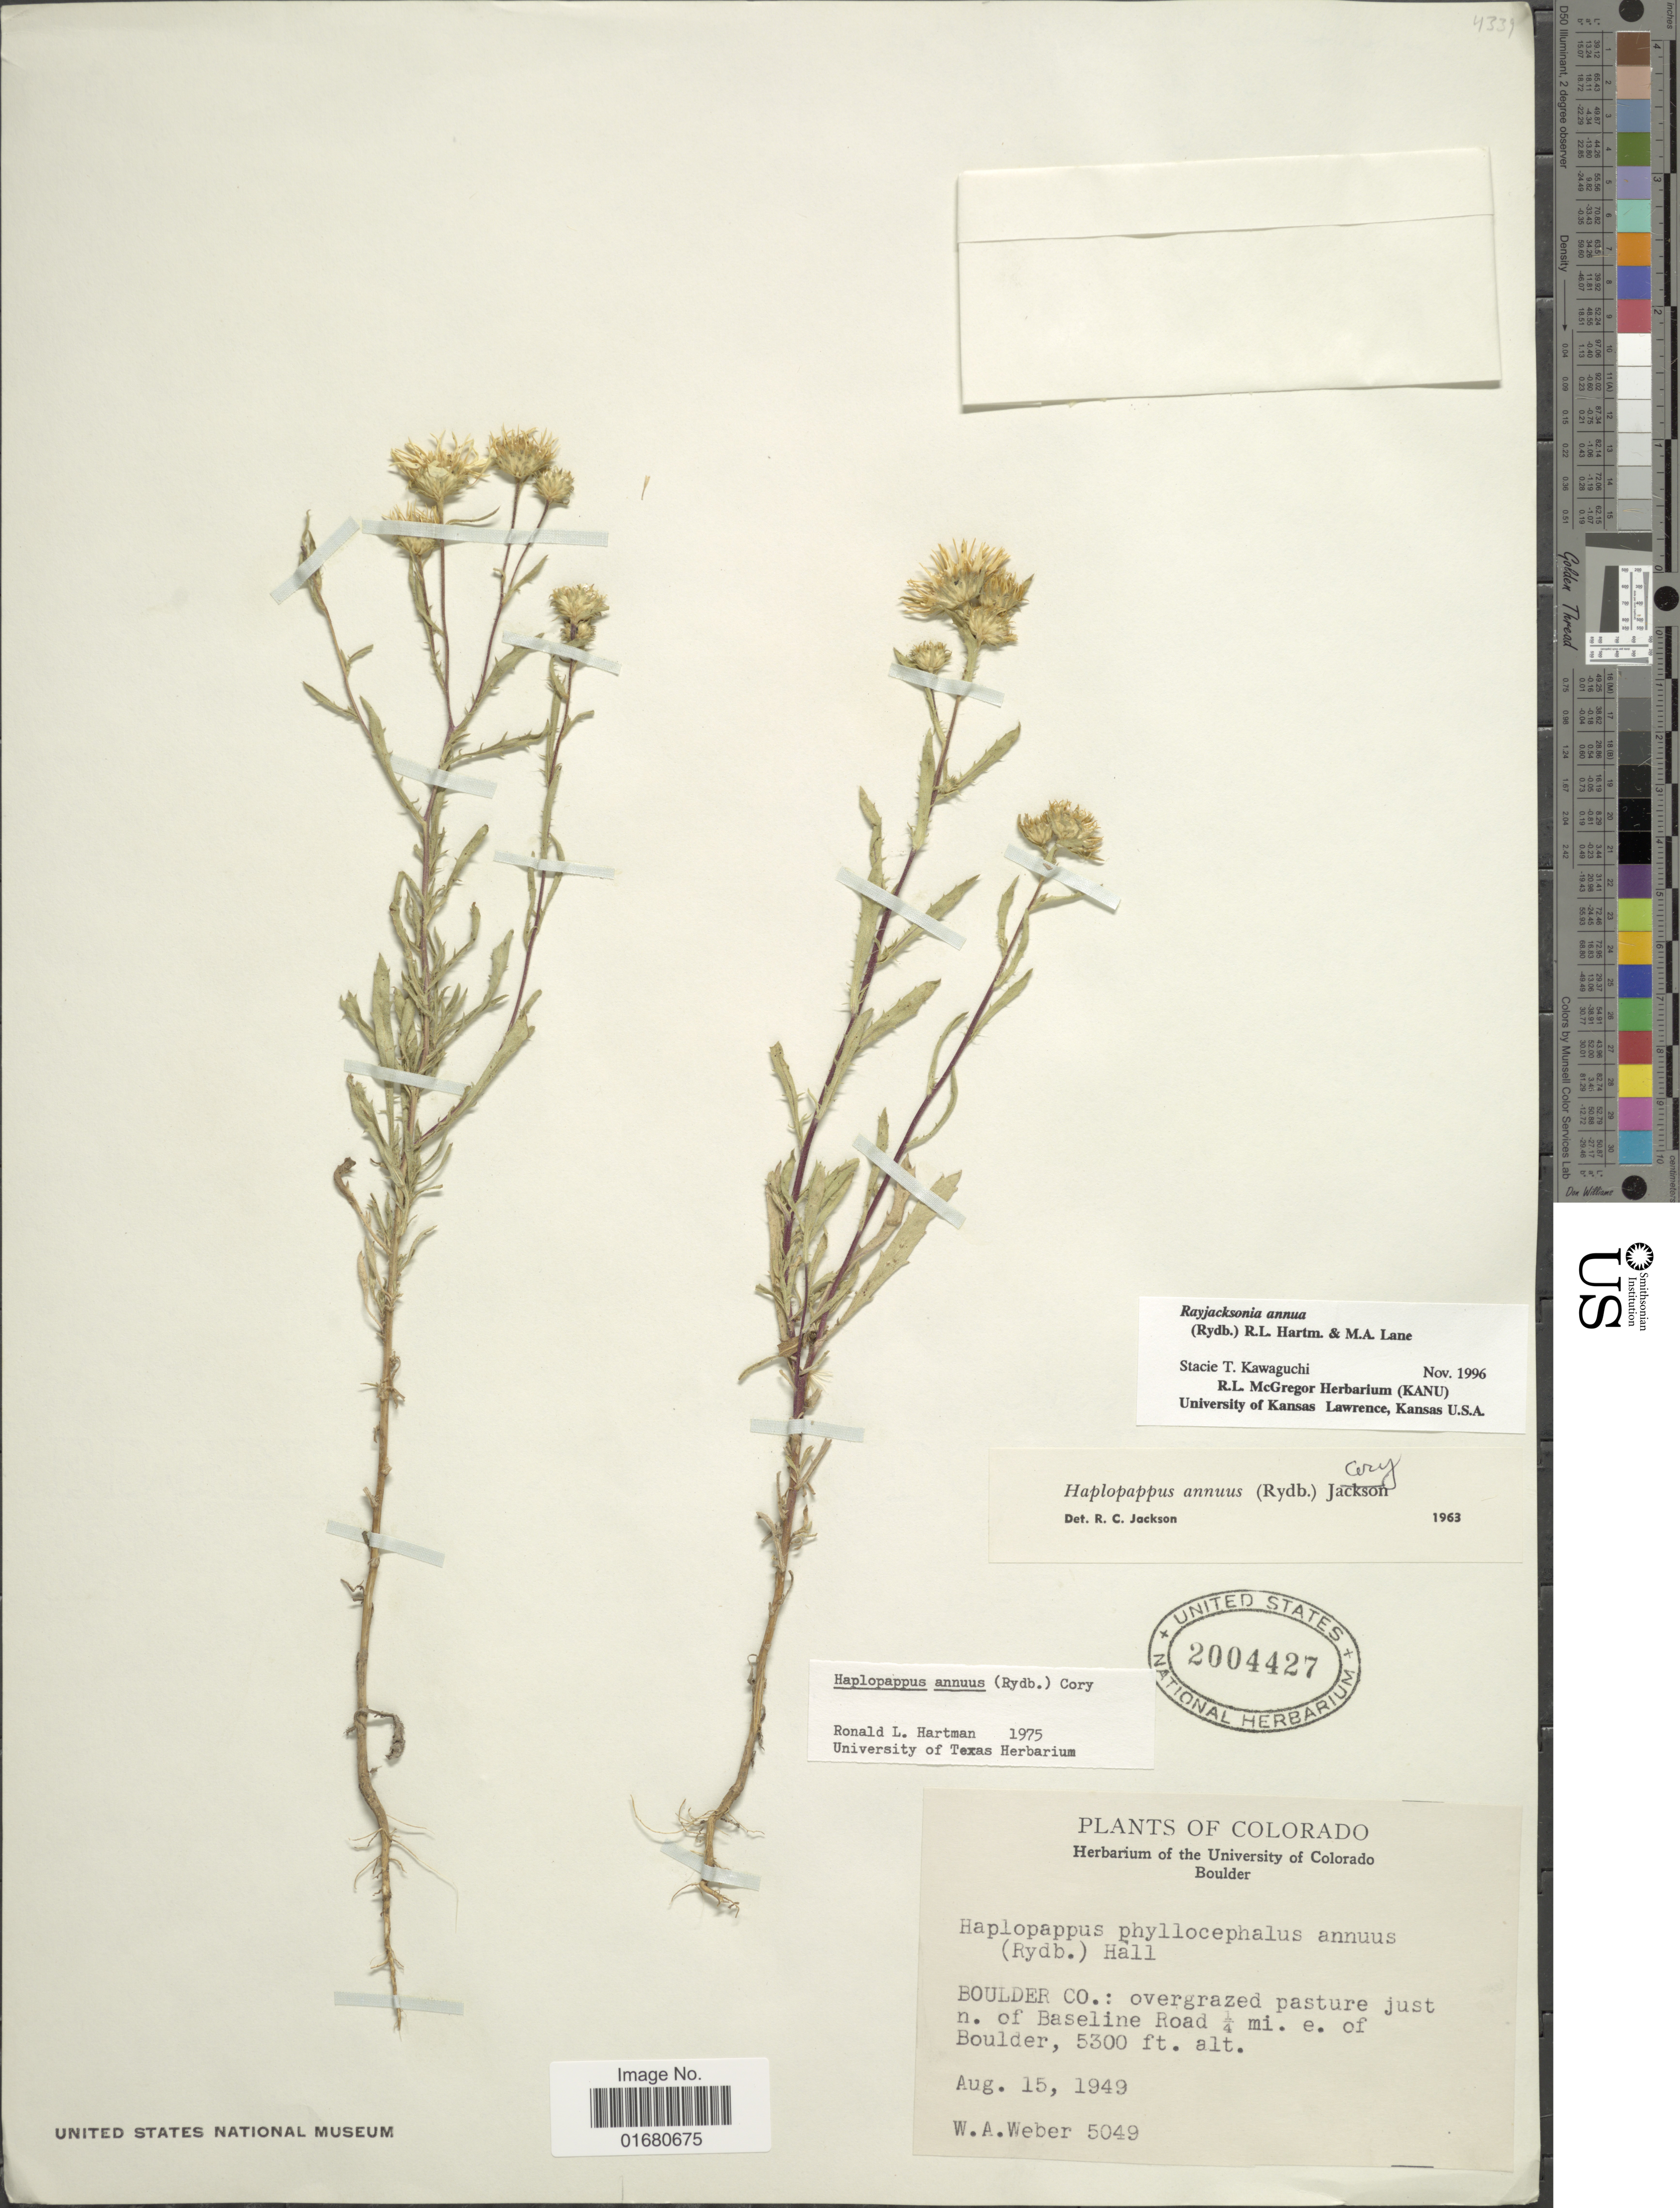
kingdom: Plantae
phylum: Tracheophyta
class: Magnoliopsida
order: Asterales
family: Asteraceae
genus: Rayjacksonia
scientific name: Rayjacksonia annua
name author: (Rydb.) R.L. Hartm. & M.A. Lane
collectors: W. A. Weber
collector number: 5049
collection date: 1949-08-14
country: United States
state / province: Colorado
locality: Boulder Co.: overgrazed pasture just n. of Baseline Road ¼ mi. e. of Boulder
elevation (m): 1615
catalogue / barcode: US 2004427